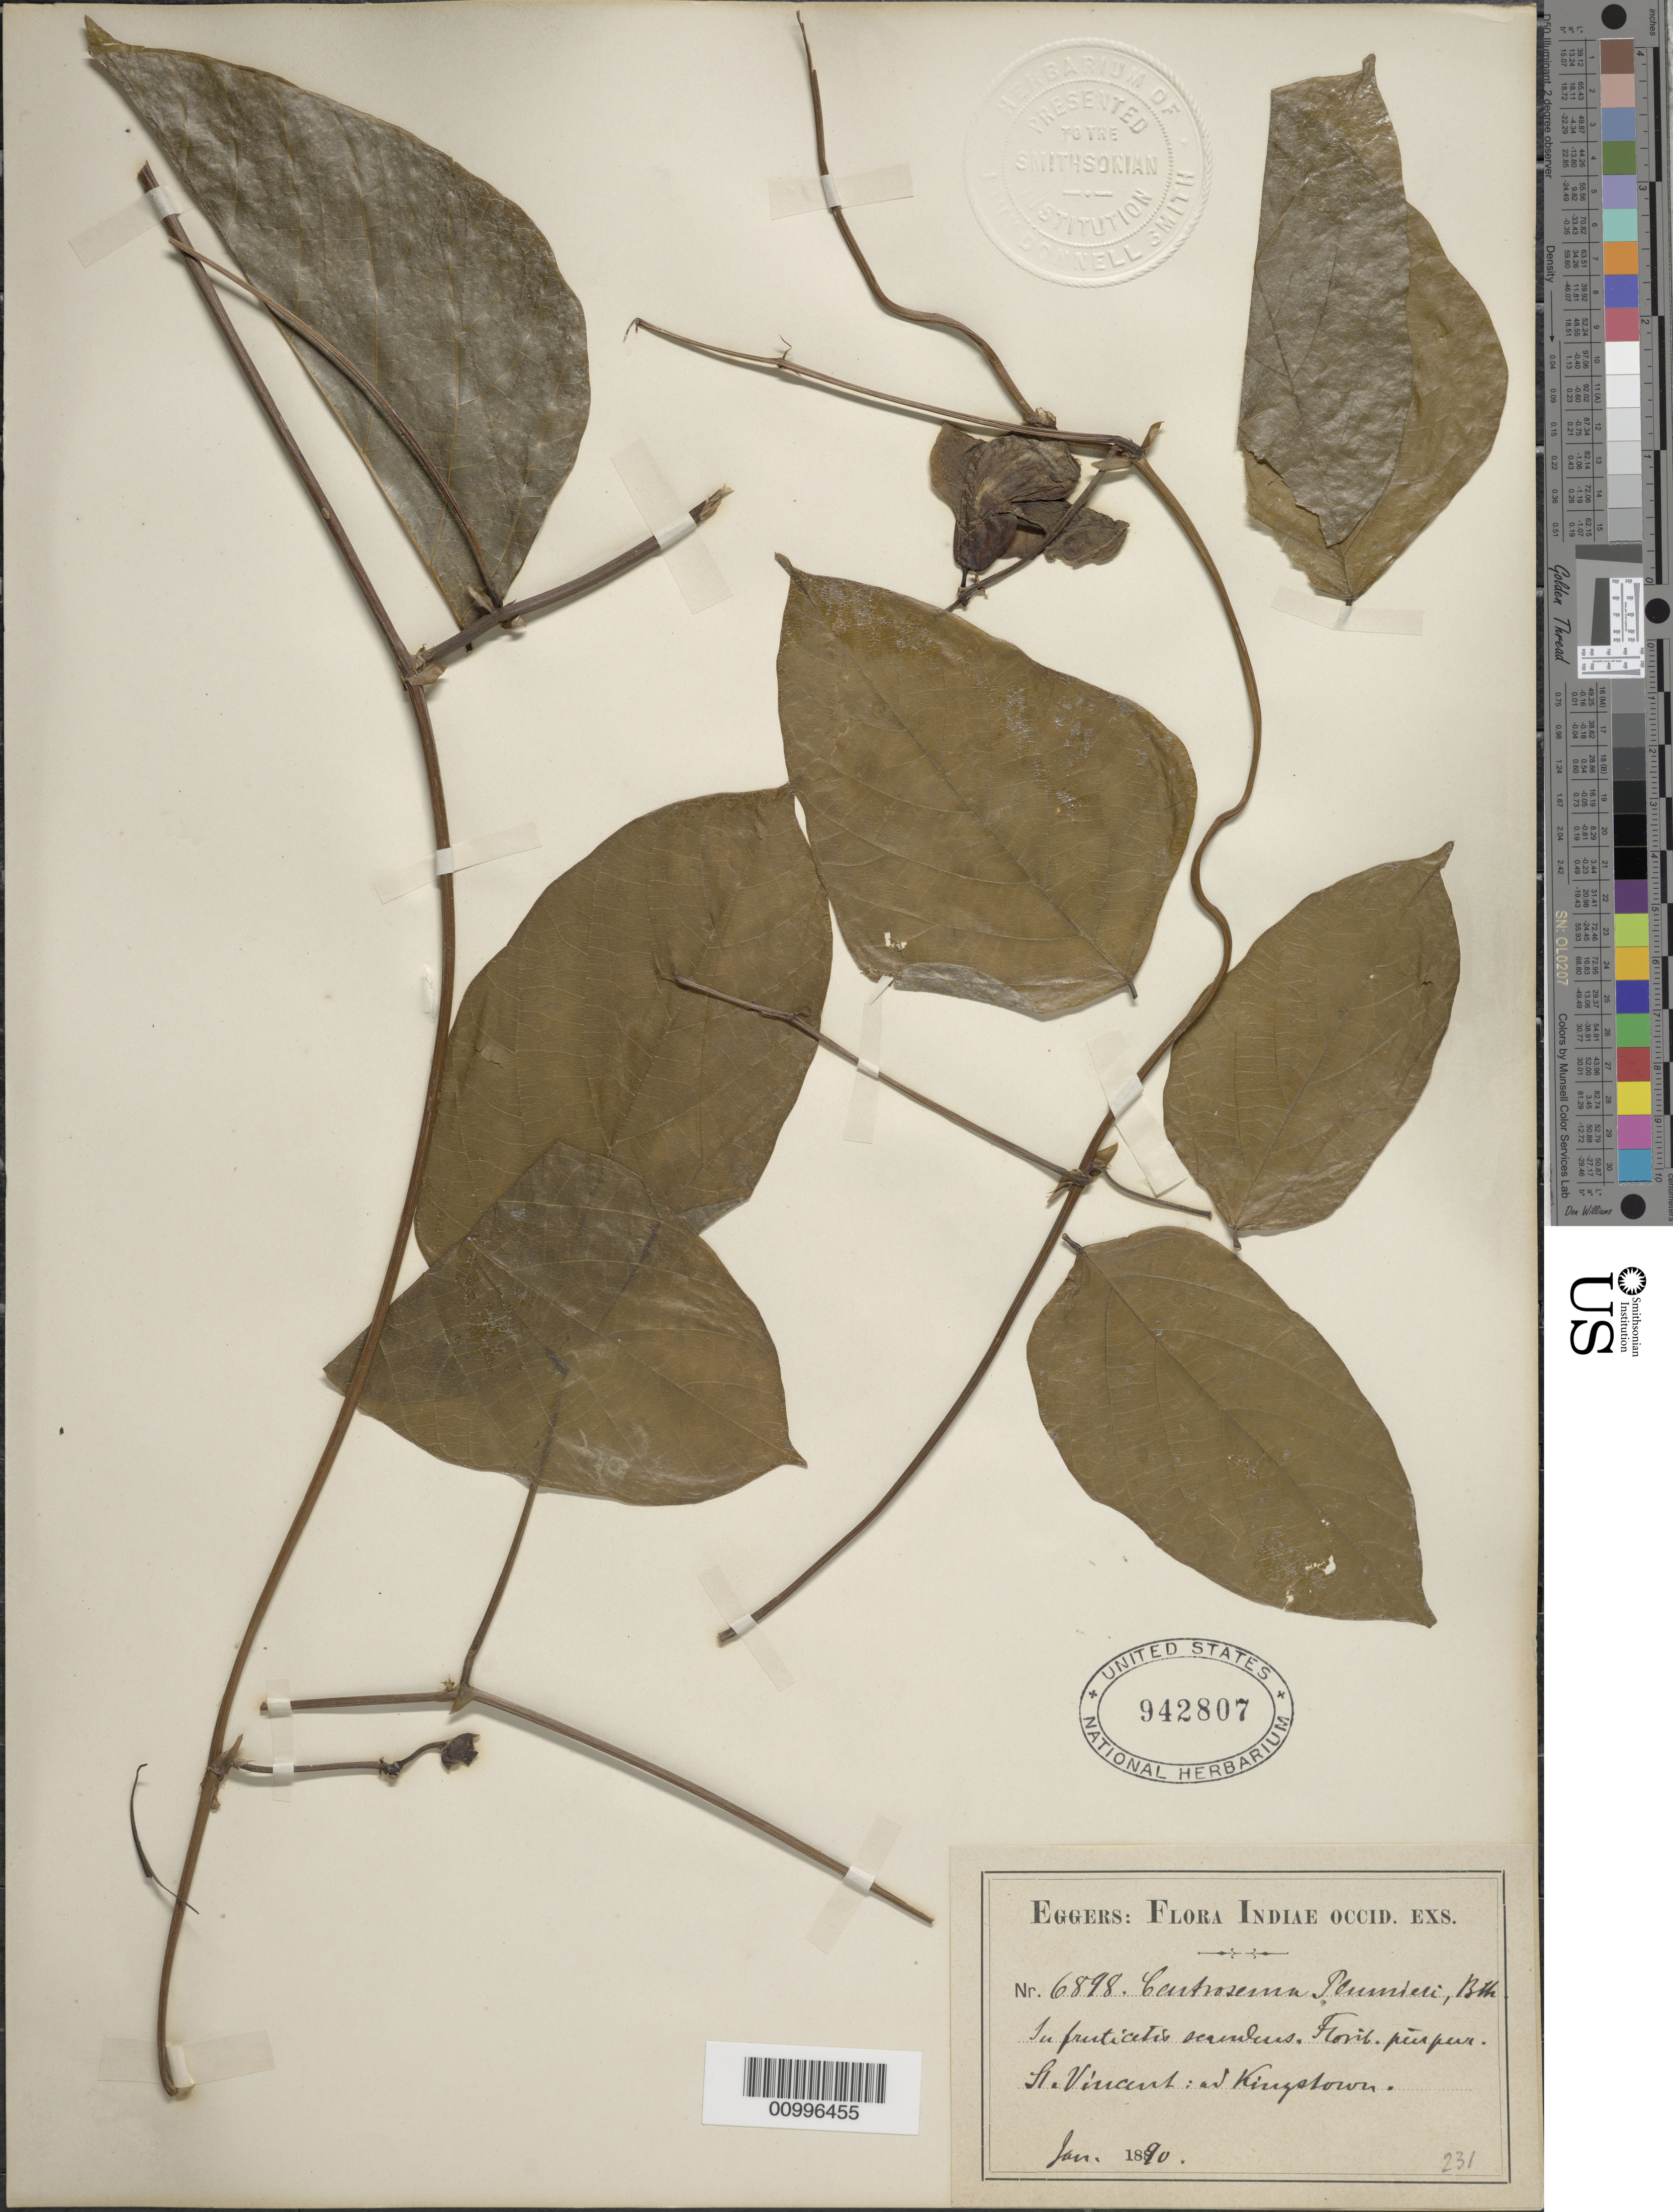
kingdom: Plantae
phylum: Tracheophyta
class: Magnoliopsida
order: Fabales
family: Fabaceae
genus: Centrosema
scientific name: Centrosema plumieri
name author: (Turpin ex Pers.) Benth.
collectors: H. F. A. von Eggers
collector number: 6898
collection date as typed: Jan 1890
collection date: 1890-01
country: St. Vincent - Grenadines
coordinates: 0 N, 0 E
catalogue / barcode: US 942807